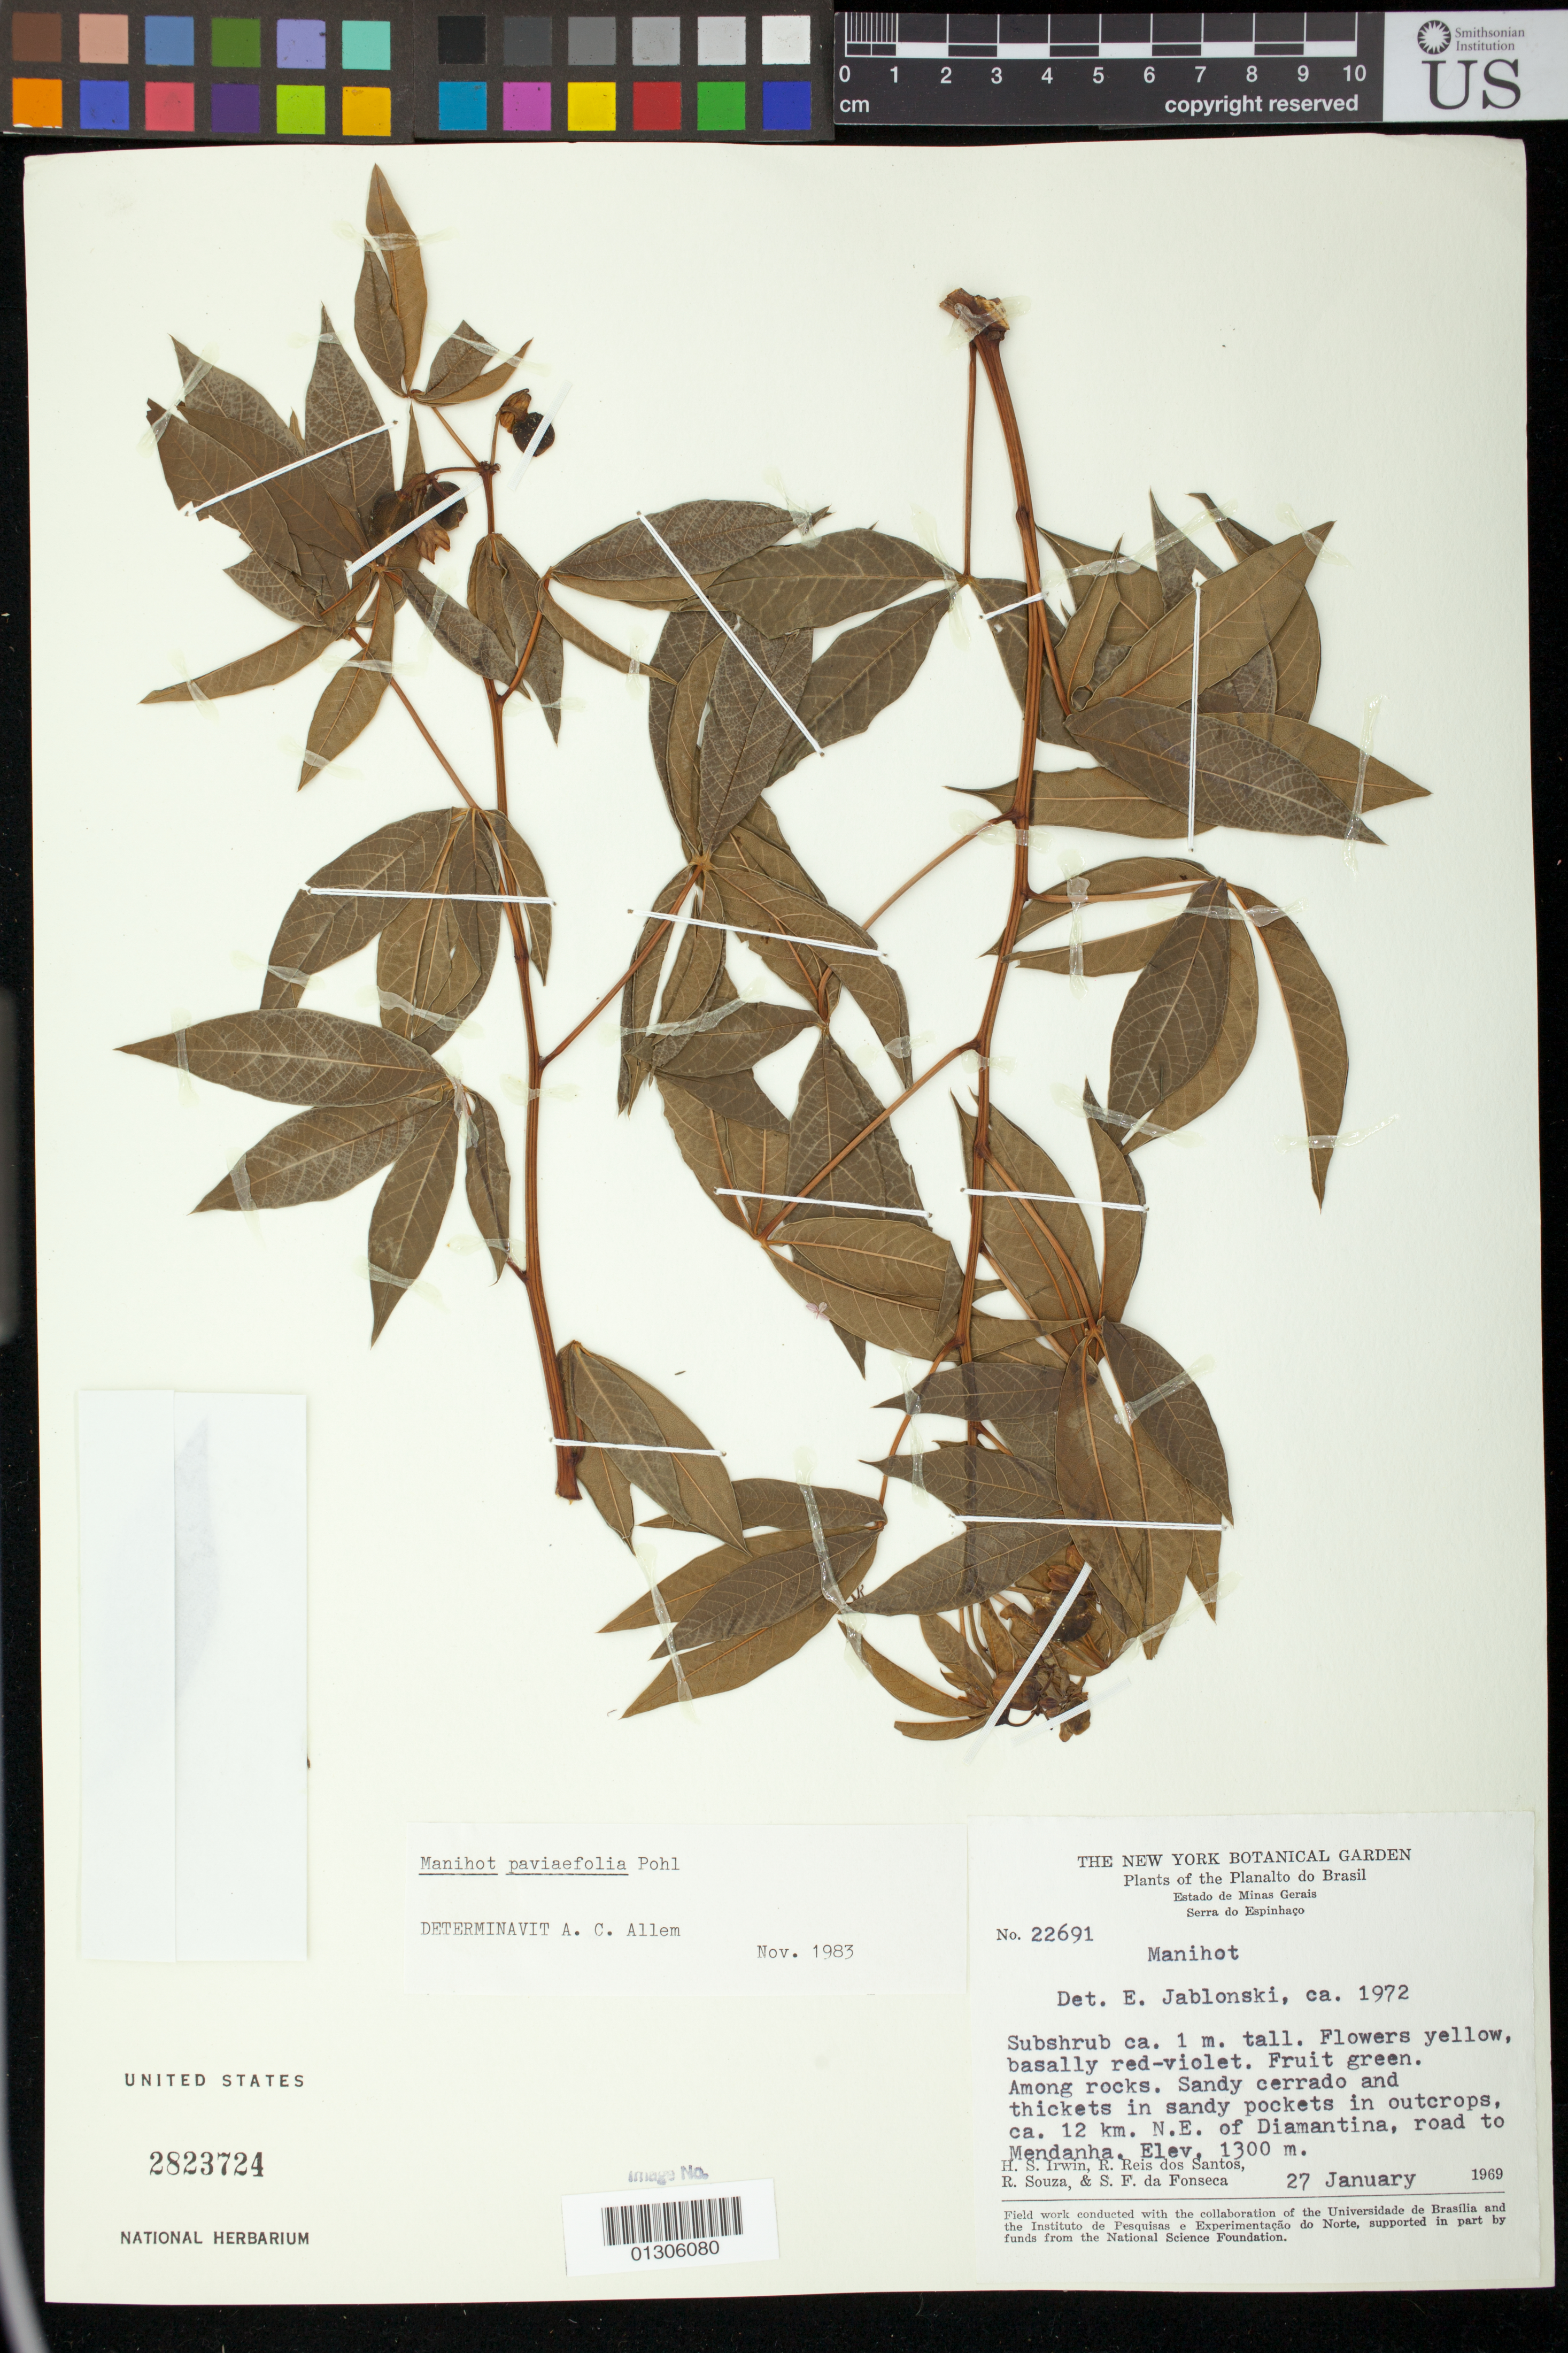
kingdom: Plantae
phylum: Tracheophyta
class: Magnoliopsida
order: Malpighiales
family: Euphorbiaceae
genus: Manihot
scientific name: Manihot paviifolia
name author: Pohl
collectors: H. Irwin, R. Reis dos Santos, R. Souza & S. F. Fonsêca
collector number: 22691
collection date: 1969-01-27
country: Brazil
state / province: Minas Gerais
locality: Serra do Espinhaco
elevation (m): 1300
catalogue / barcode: US 2823724